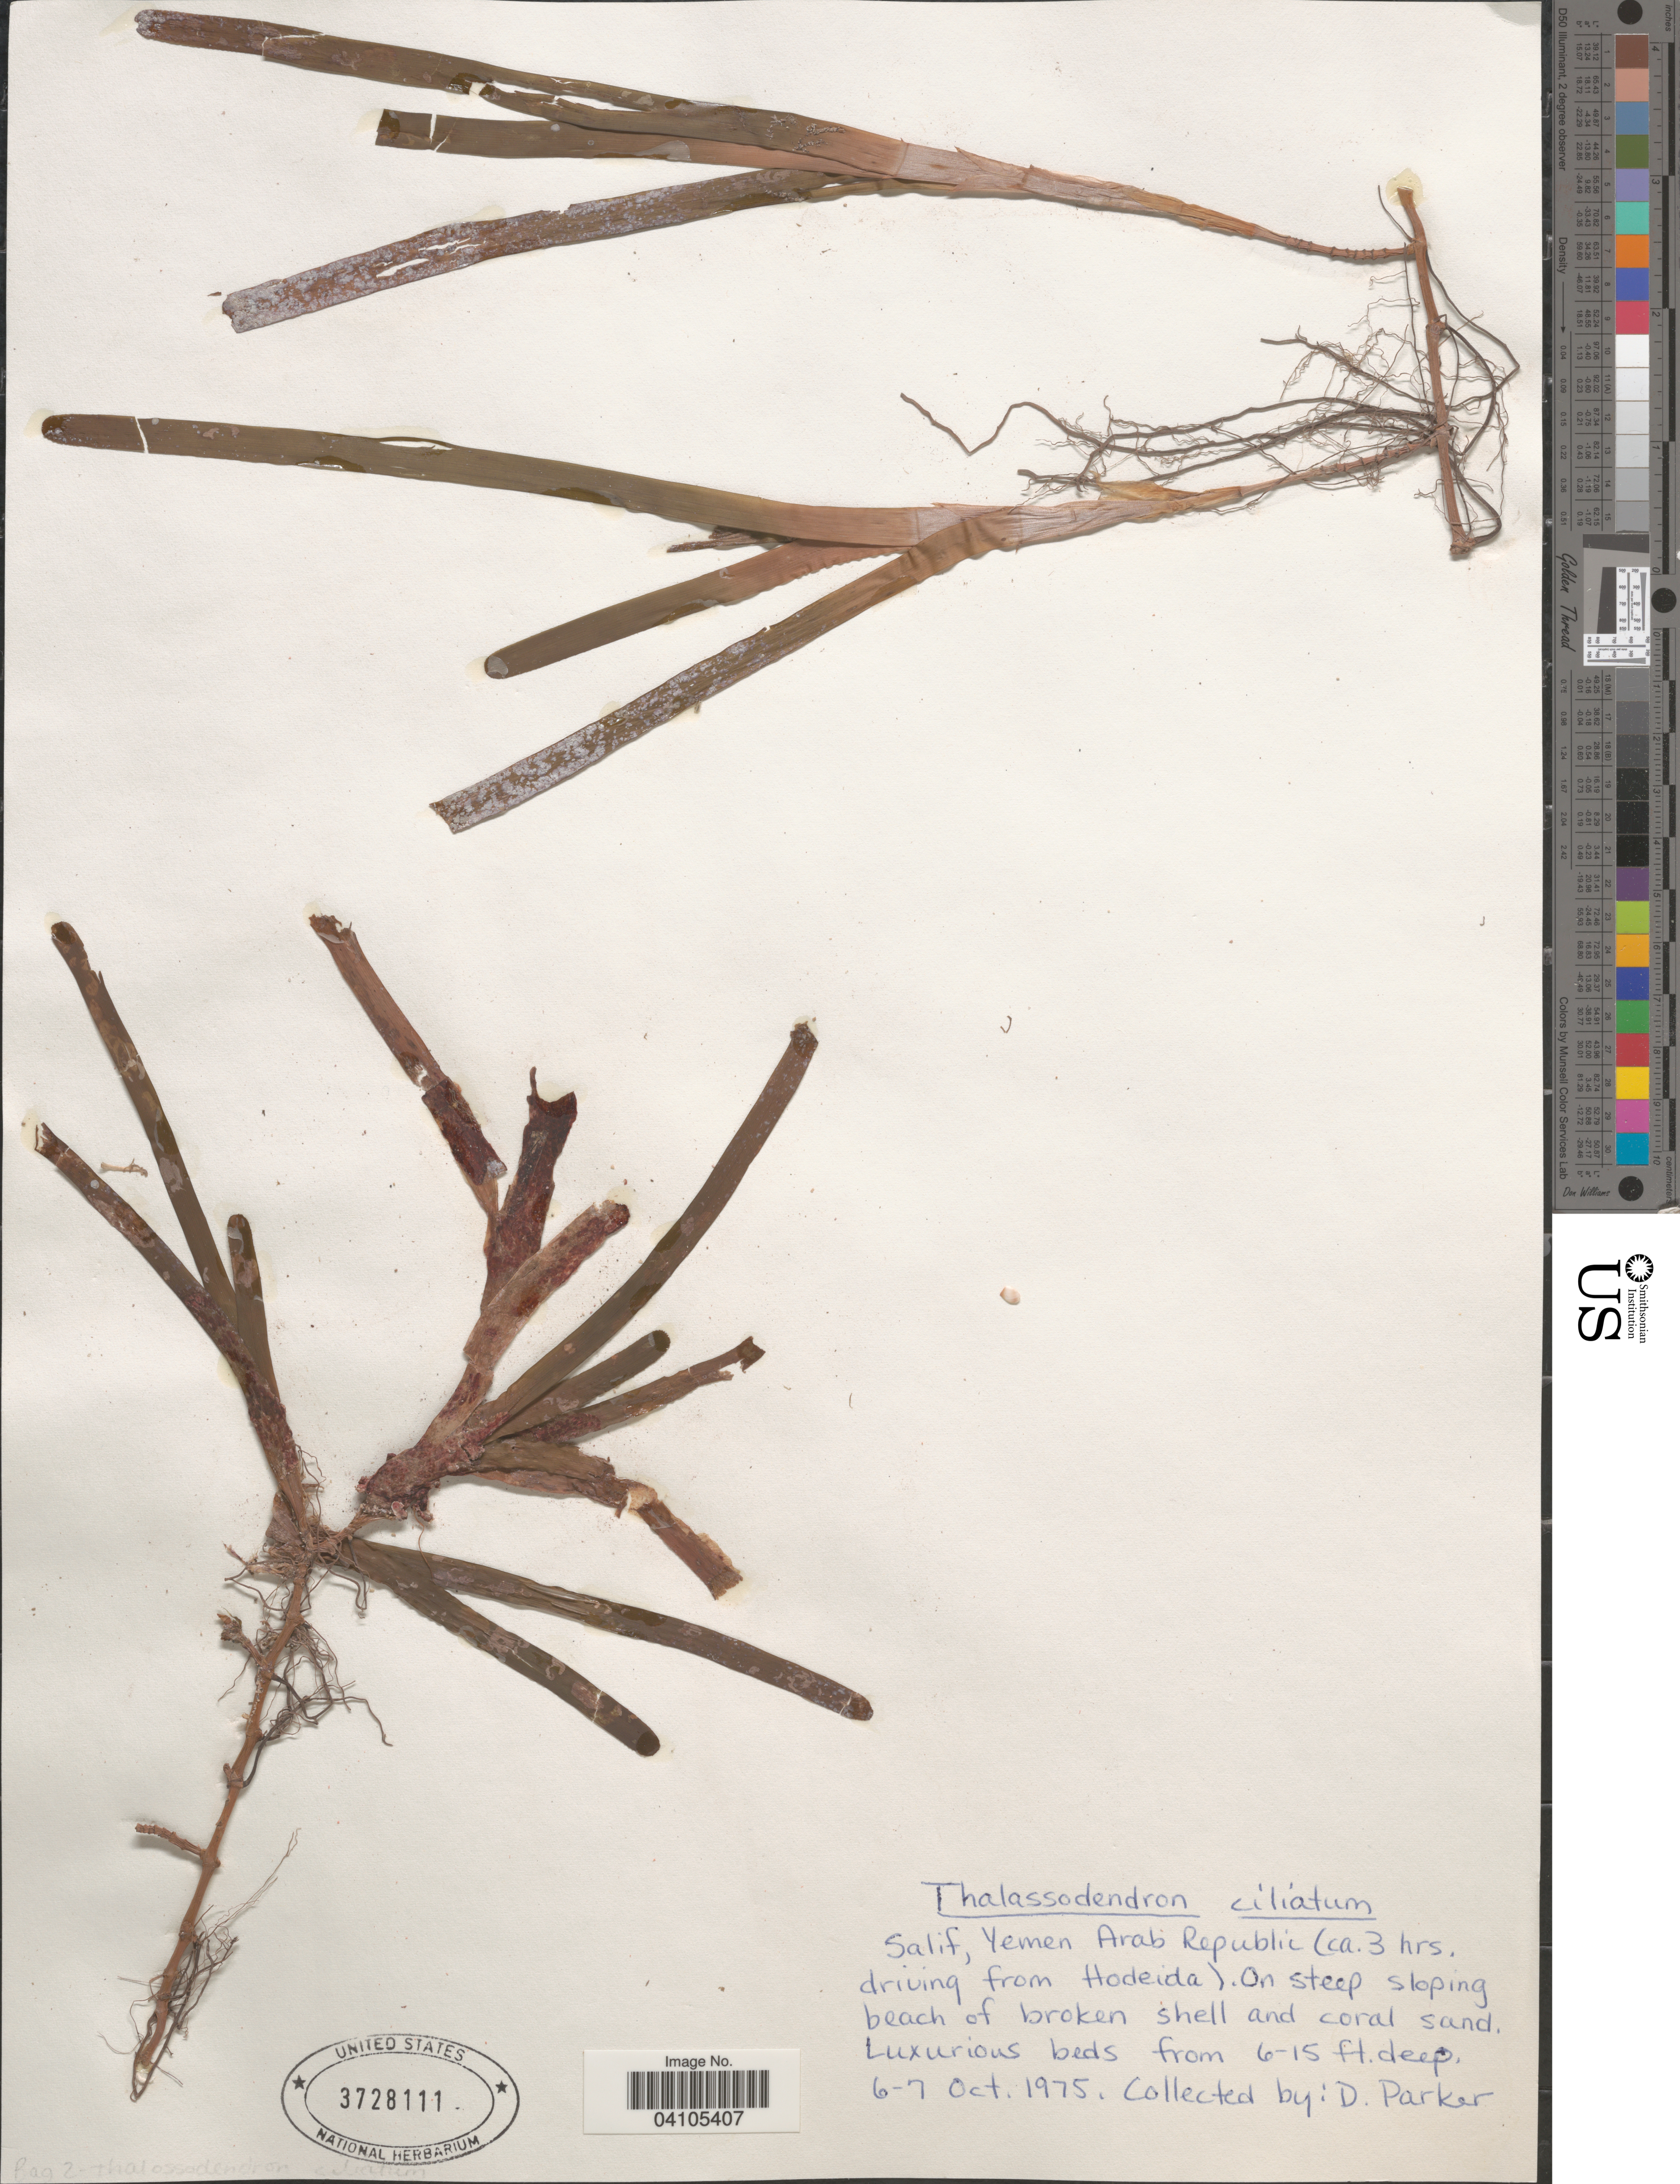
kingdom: Plantae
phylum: Tracheophyta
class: Liliopsida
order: Alismatales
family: Cymodoceaceae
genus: Thalassodendron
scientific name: Thalassodendron ciliatum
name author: (Forssk.) Hartog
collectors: D. Parker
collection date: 1975-10-06/1975-10-07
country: Yemen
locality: Salif, Yemen Arab Republic (ca. 3 hrs. driving from Hodeida).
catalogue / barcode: US 3728111